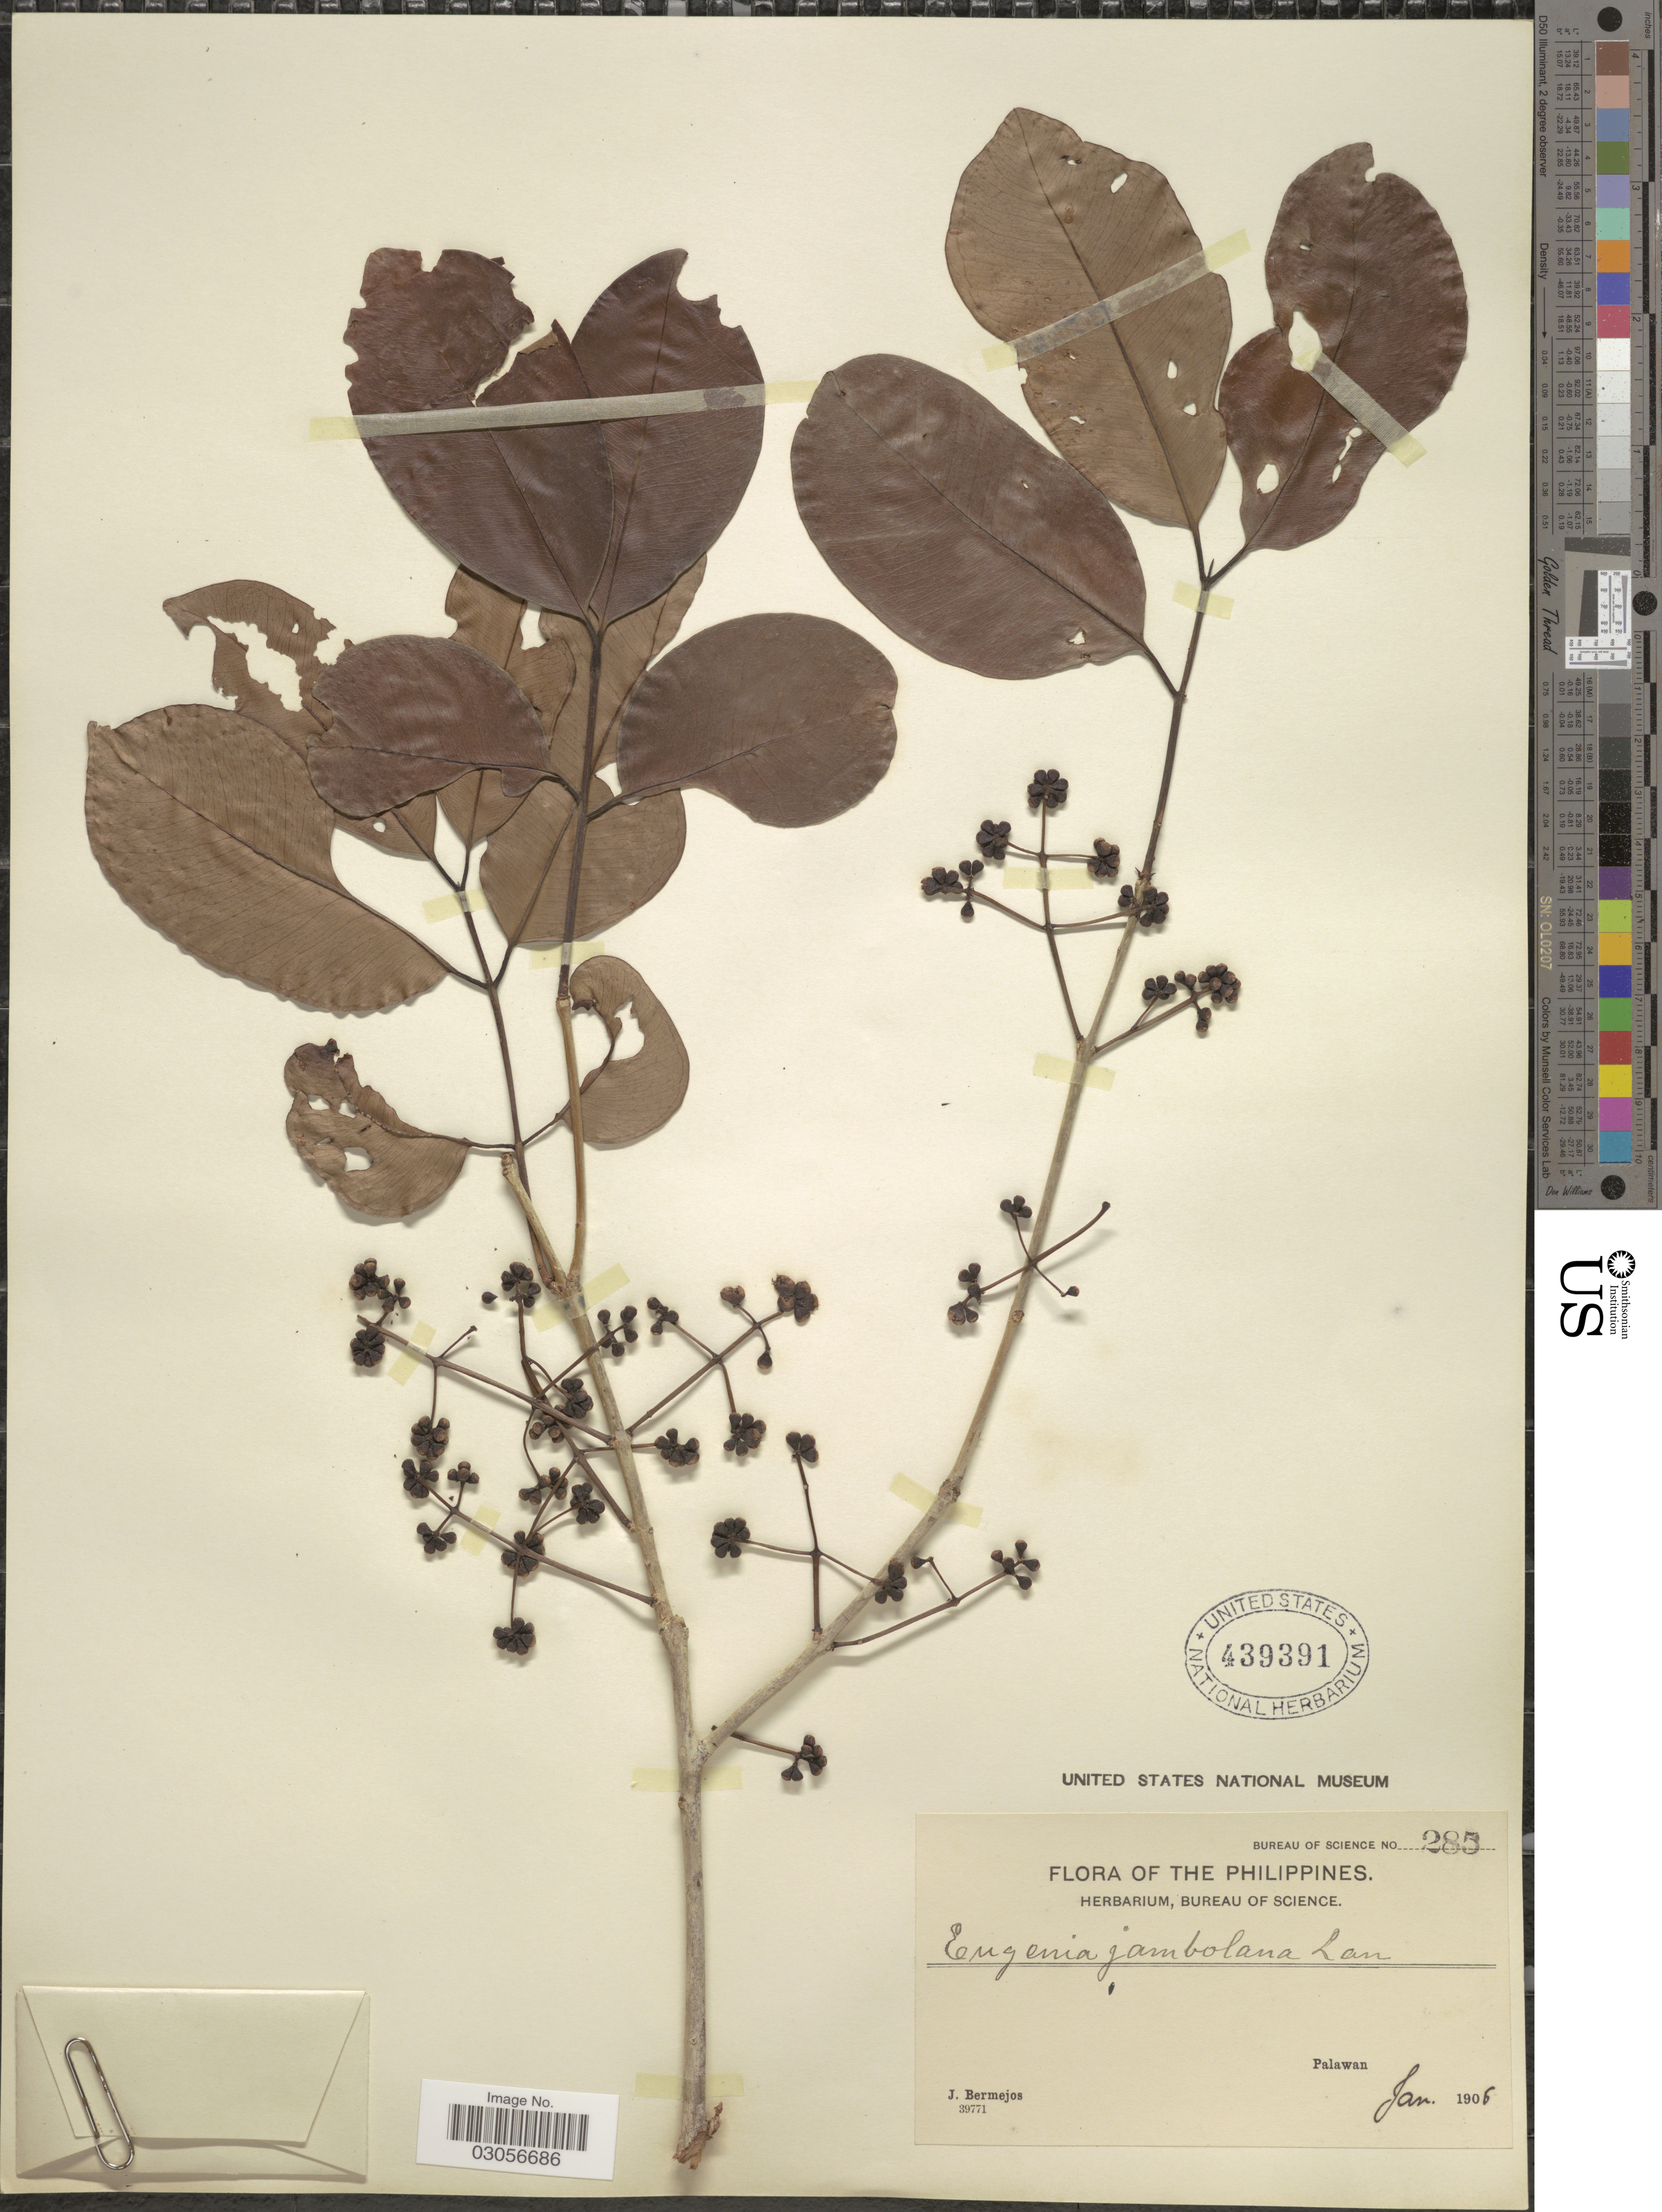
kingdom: Plantae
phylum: Tracheophyta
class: Magnoliopsida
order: Myrtales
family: Myrtaceae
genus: Syzygium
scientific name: Syzygium cumini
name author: (L.) Skeels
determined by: Strong, Mark T., (BOT), Smithsonian Institution - National Museum of Natural History (UNITED STATES)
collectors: J. Bermejos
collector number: Bureau of Science 285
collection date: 1905-01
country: Philippines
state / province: Mimaropa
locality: Palawan.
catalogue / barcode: US 439391